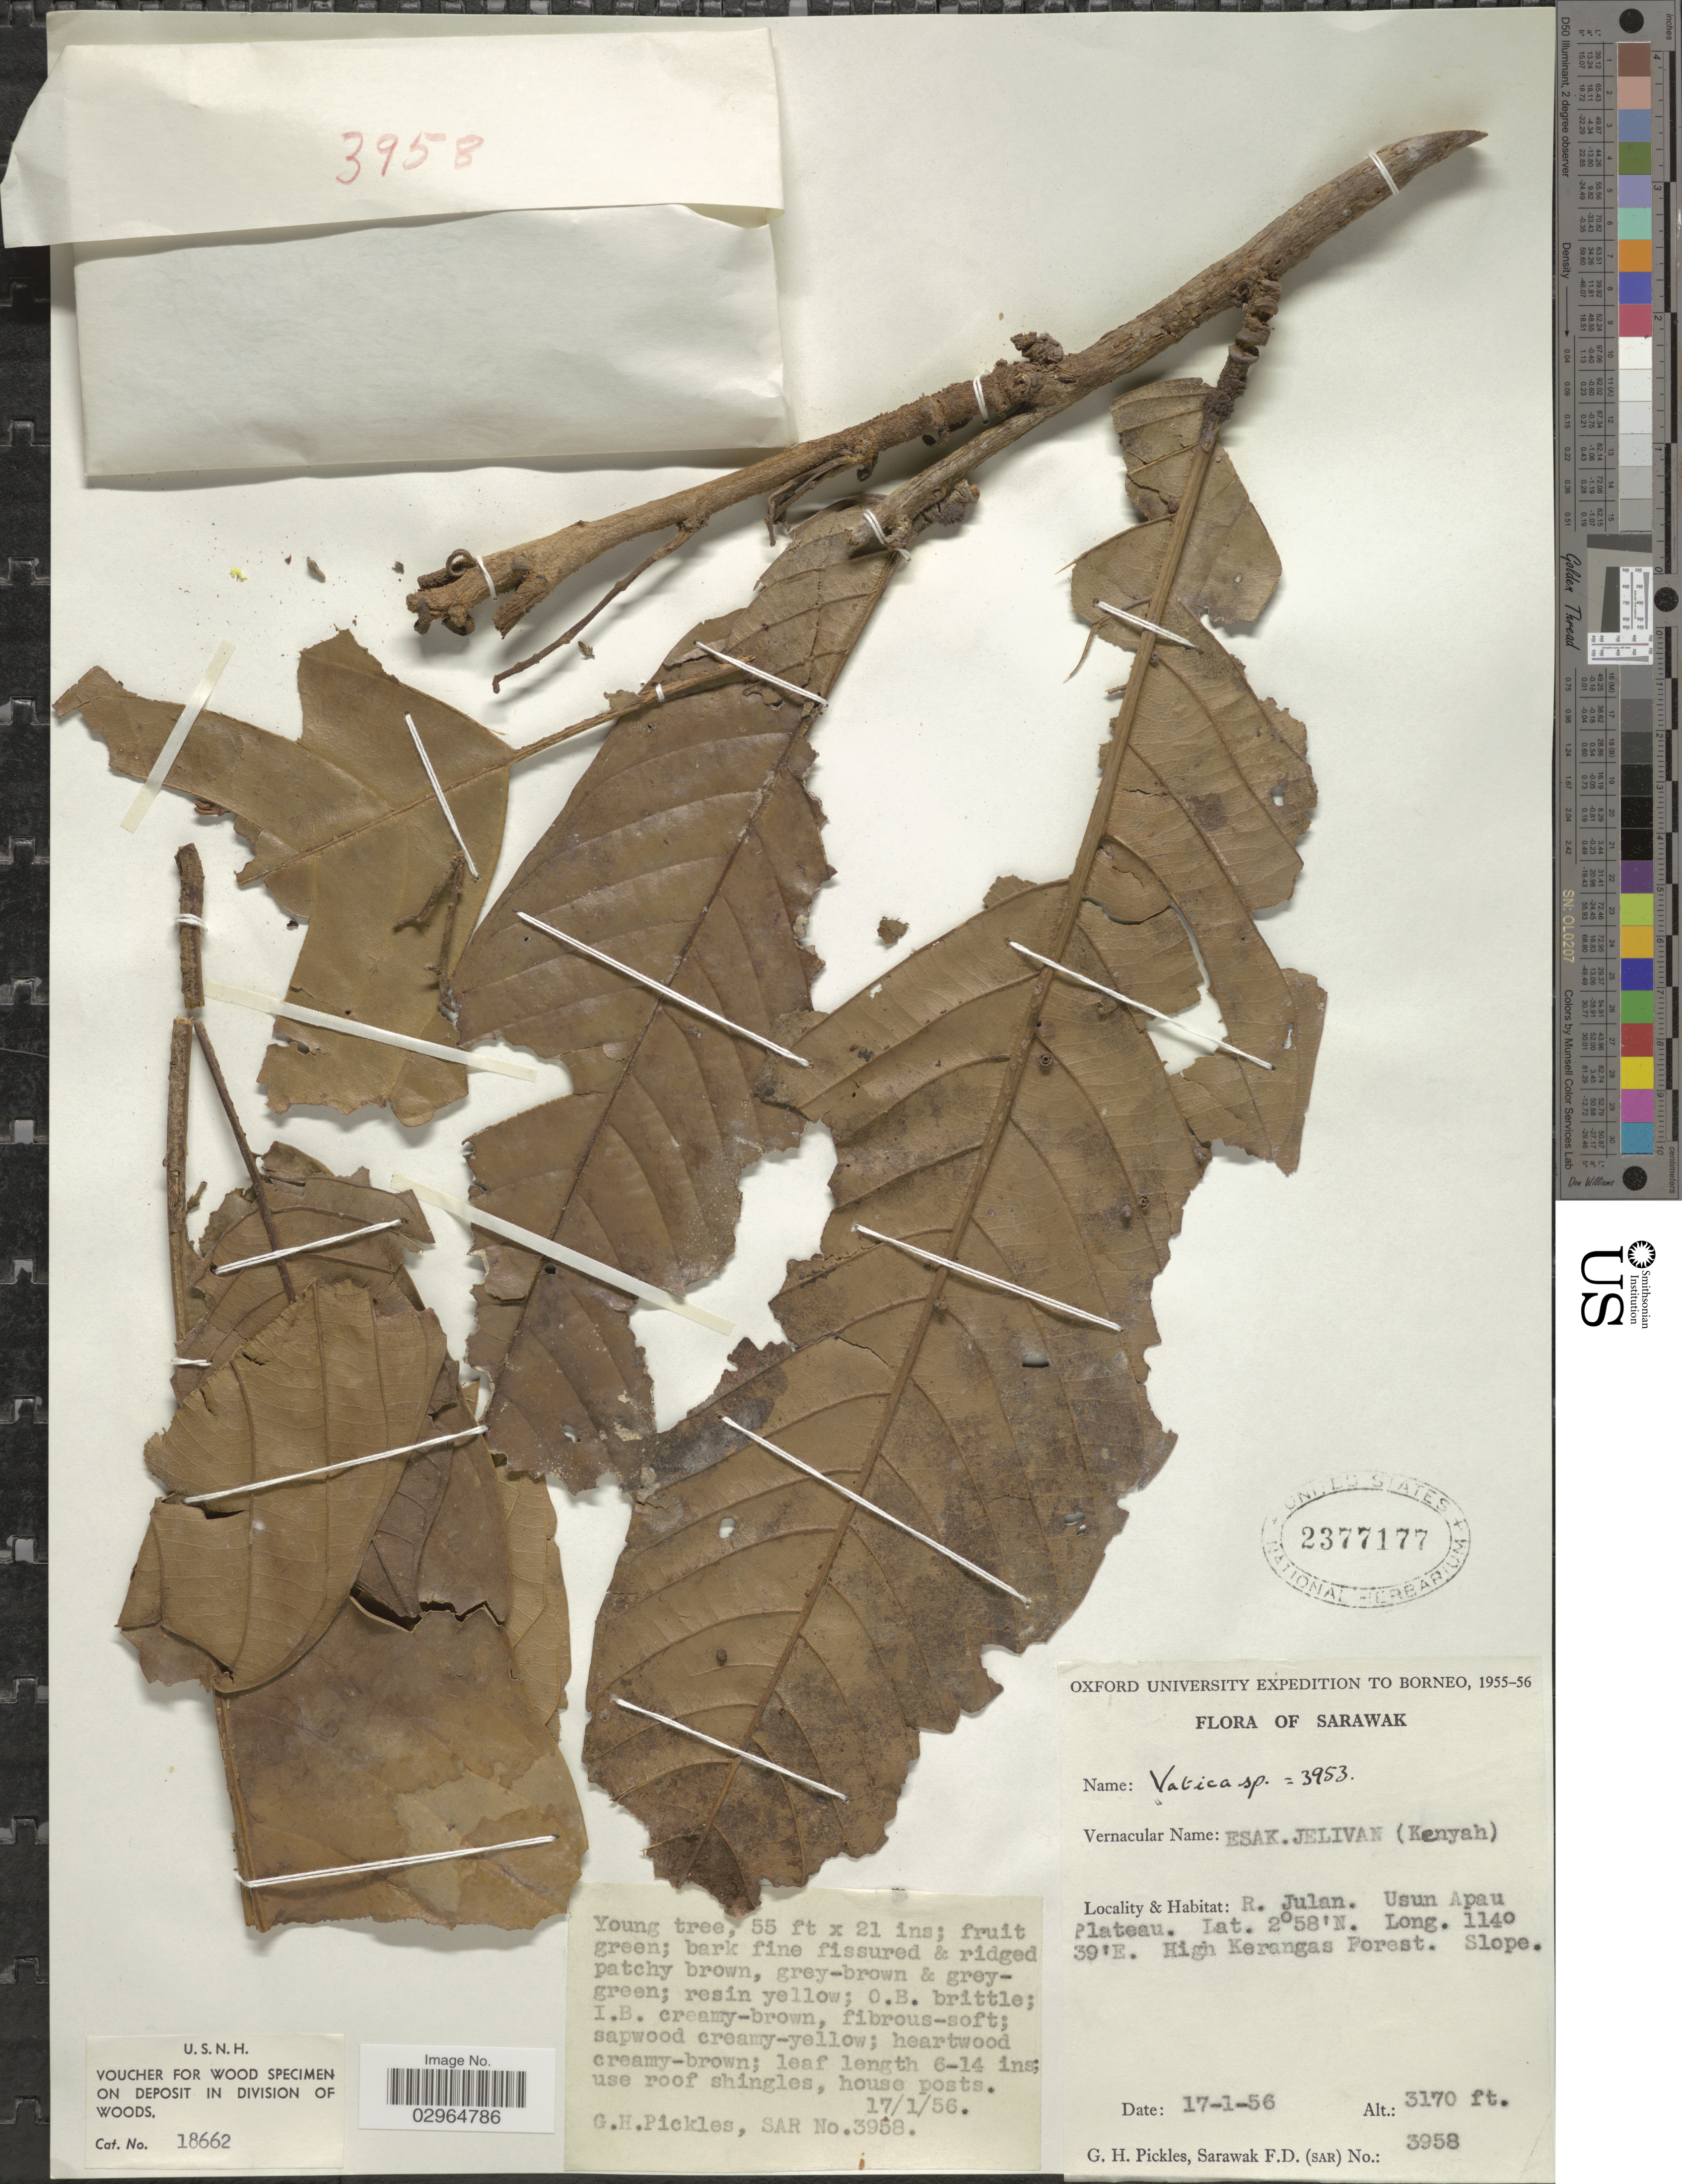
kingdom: Plantae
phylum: Tracheophyta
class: Magnoliopsida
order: Malvales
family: Dipterocarpaceae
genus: Vatica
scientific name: Vatica sp.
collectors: G. Pickles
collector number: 3958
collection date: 1956-01-17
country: Malaysia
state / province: Sarawak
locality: Borneo. R. Julan. Usun Apau Plateau. High Kerangas Forest.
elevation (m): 966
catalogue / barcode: US 2377177